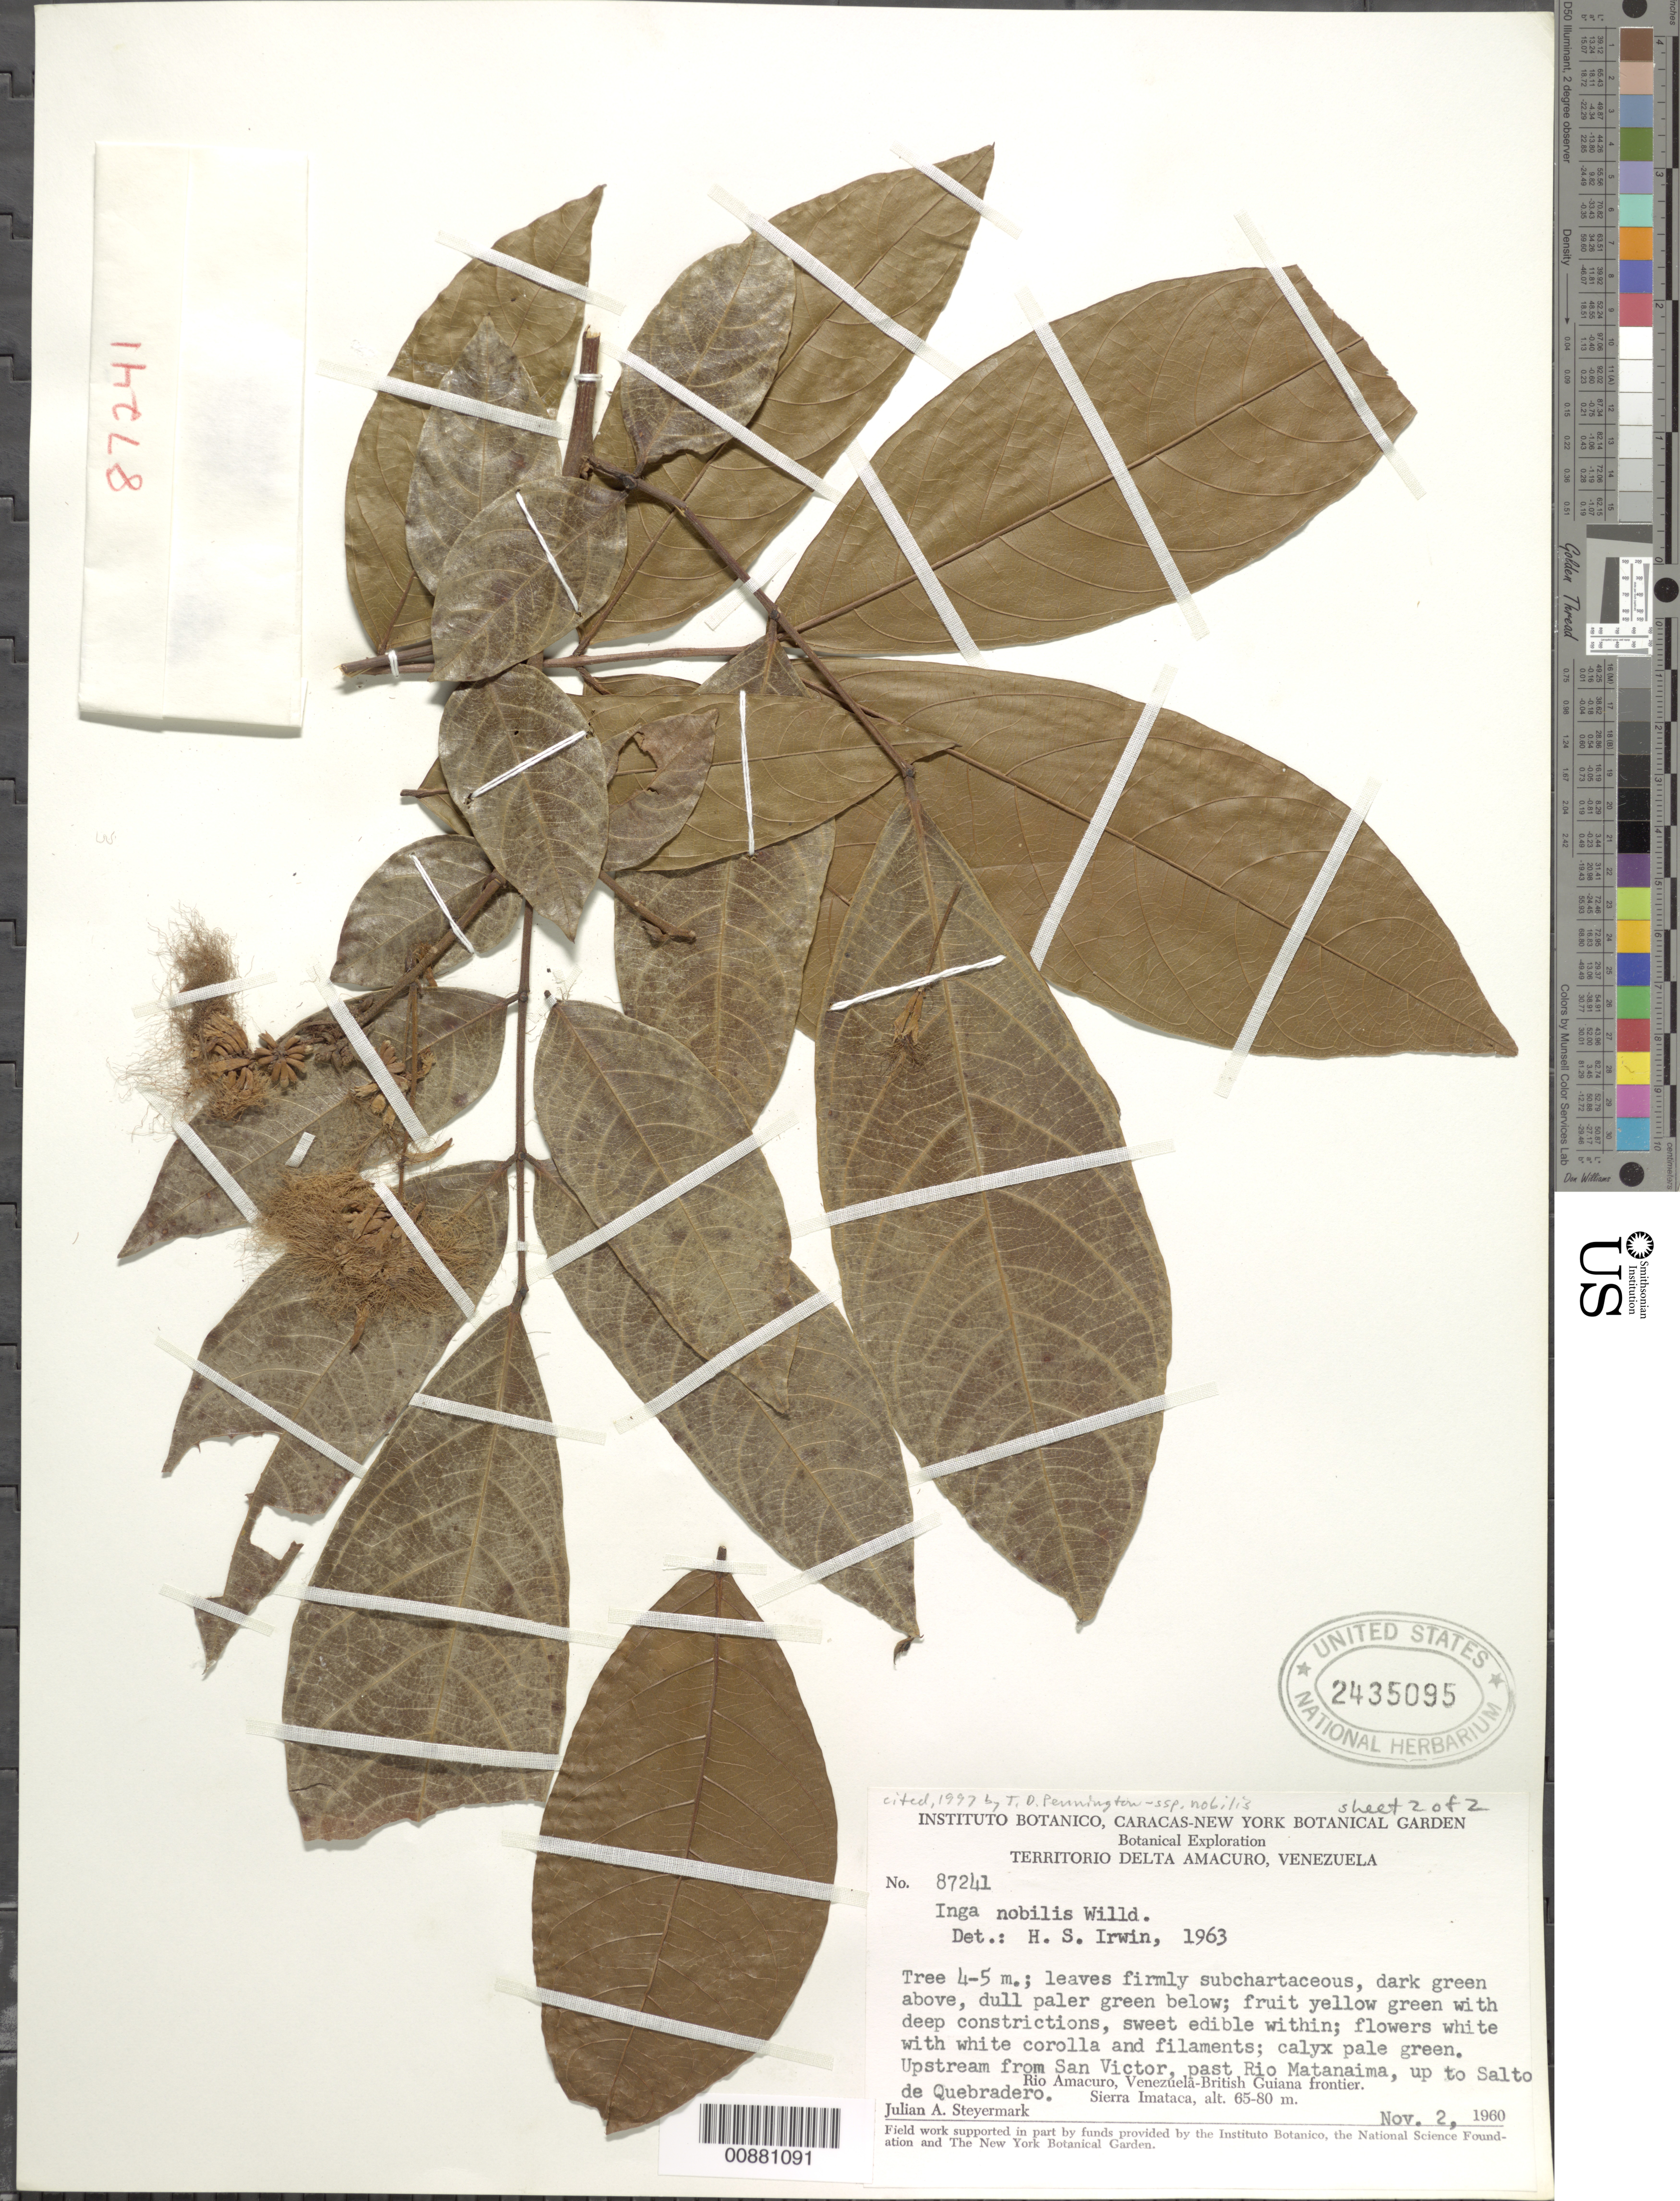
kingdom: Plantae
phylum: Tracheophyta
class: Magnoliopsida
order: Fabales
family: Fabaceae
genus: Inga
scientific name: Inga nobilis subsp. nobilis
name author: Willd.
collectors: J. Steyermark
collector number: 87241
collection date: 1960-11-02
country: Venezuela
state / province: Delta Amacuro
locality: Upstream from San Victor, past Rio Matainma, up to Salto de Quebrada. Rio Amacuro, Venezuela-British Guiana frontier. Sierra Imataca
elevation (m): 65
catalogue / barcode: US 2435095